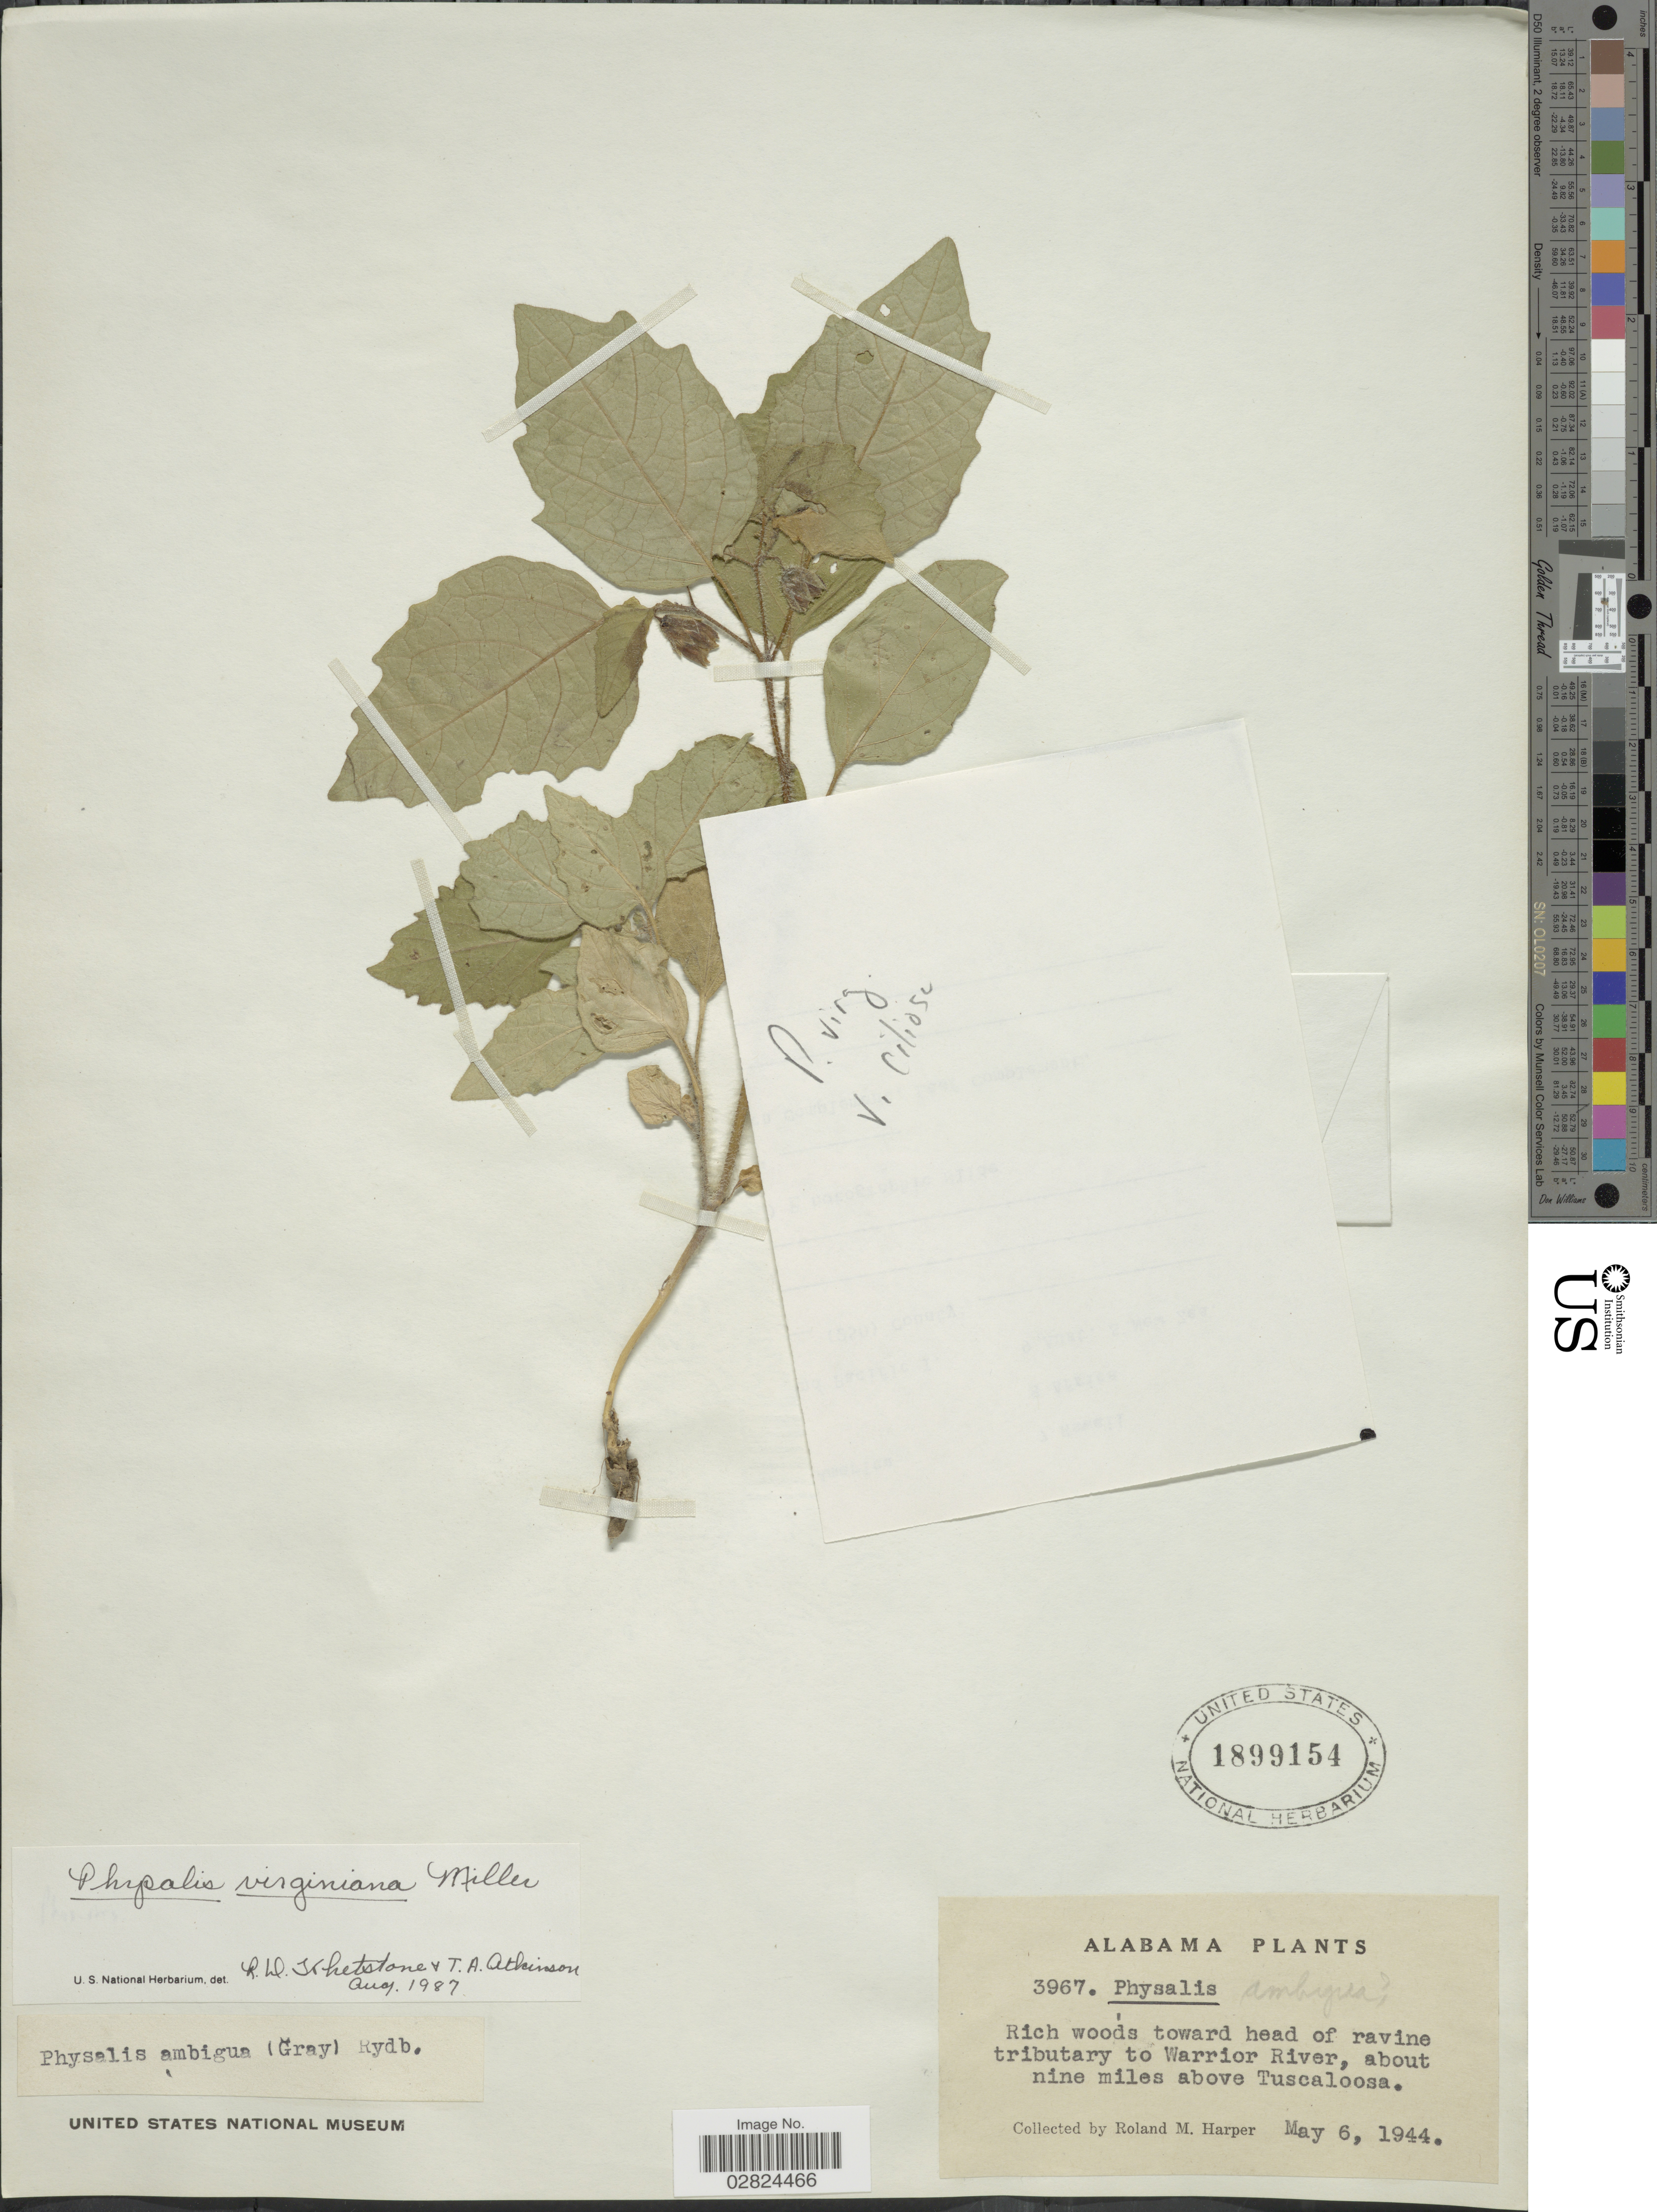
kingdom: Plantae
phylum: Tracheophyta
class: Magnoliopsida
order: Solanales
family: Solanaceae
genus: Physalis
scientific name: Physalis virginiana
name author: Mill.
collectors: R. M. Harper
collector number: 3967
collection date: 1944-05-06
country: United States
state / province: Alabama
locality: Rich woods toward head of ravine tributary to Warrior River, about nine miles above Tuscaloosa.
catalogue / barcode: US 1899154